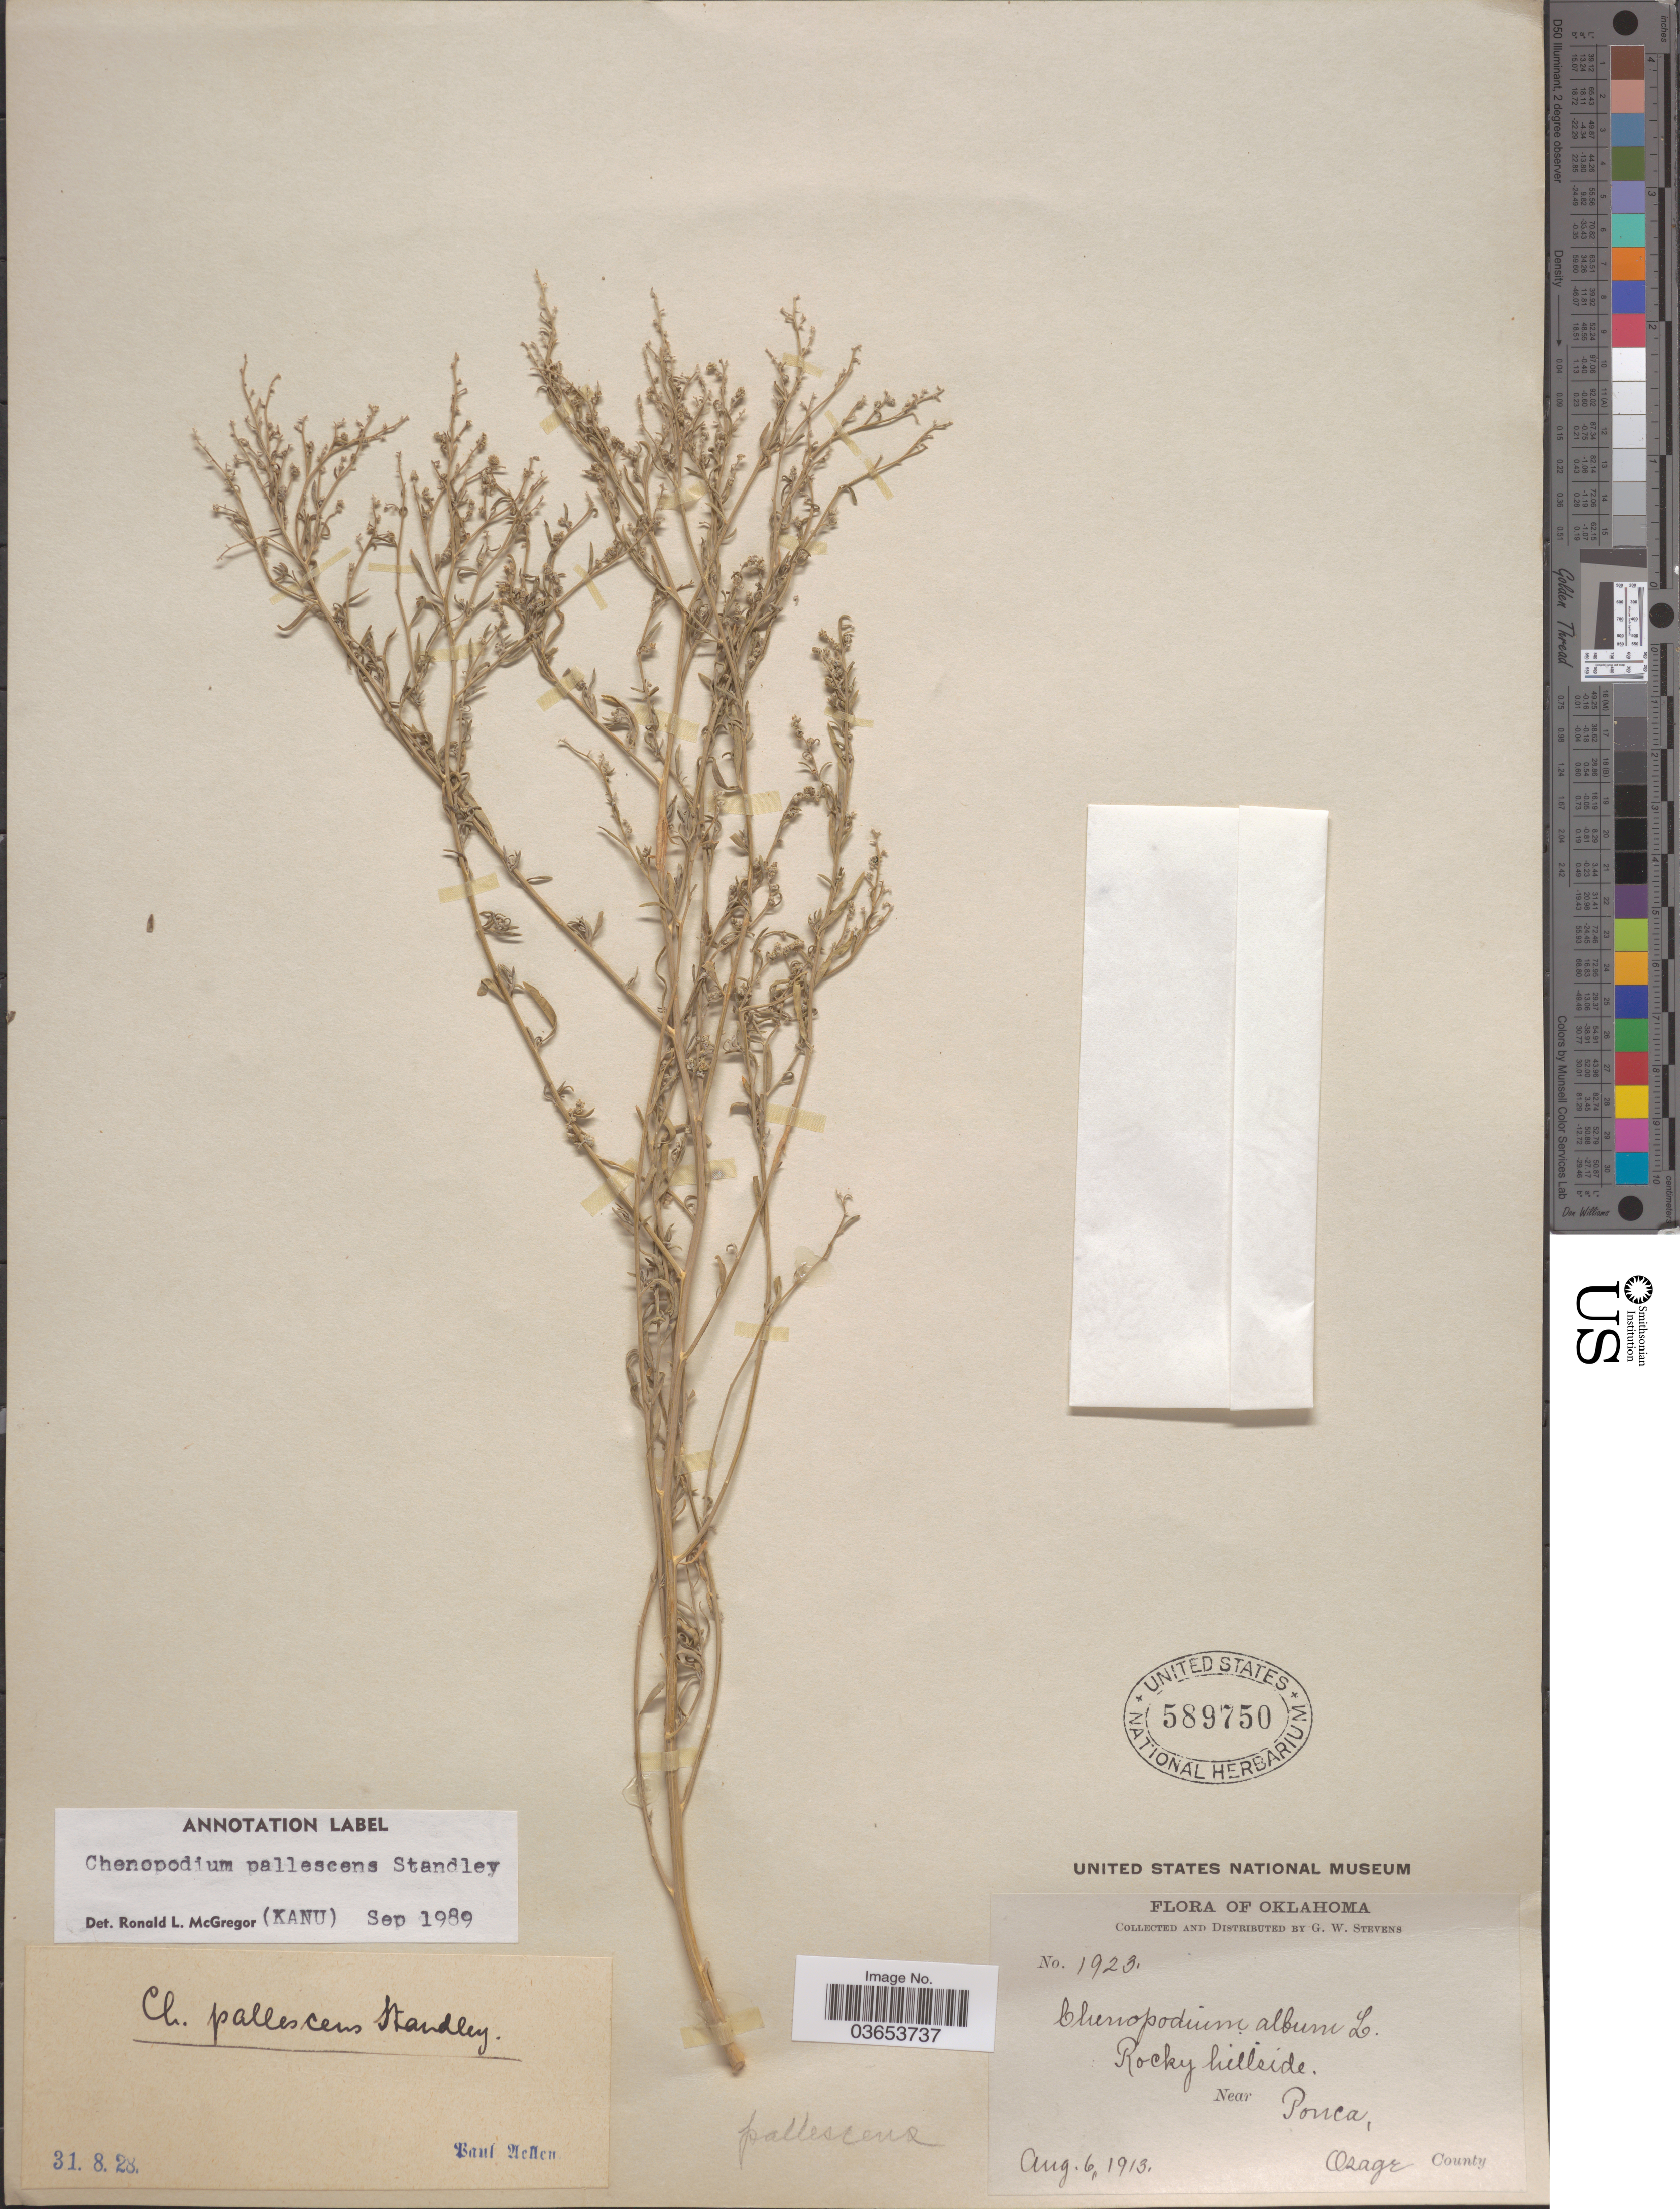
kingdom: Plantae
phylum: Tracheophyta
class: Magnoliopsida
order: Caryophyllales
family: Amaranthaceae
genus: Chenopodium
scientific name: Chenopodium pallescens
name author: Standl.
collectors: G. W. Stevens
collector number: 1923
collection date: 1913-08-06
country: United States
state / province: Oklahoma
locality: Near Ponca, Osage County.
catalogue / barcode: US 589750